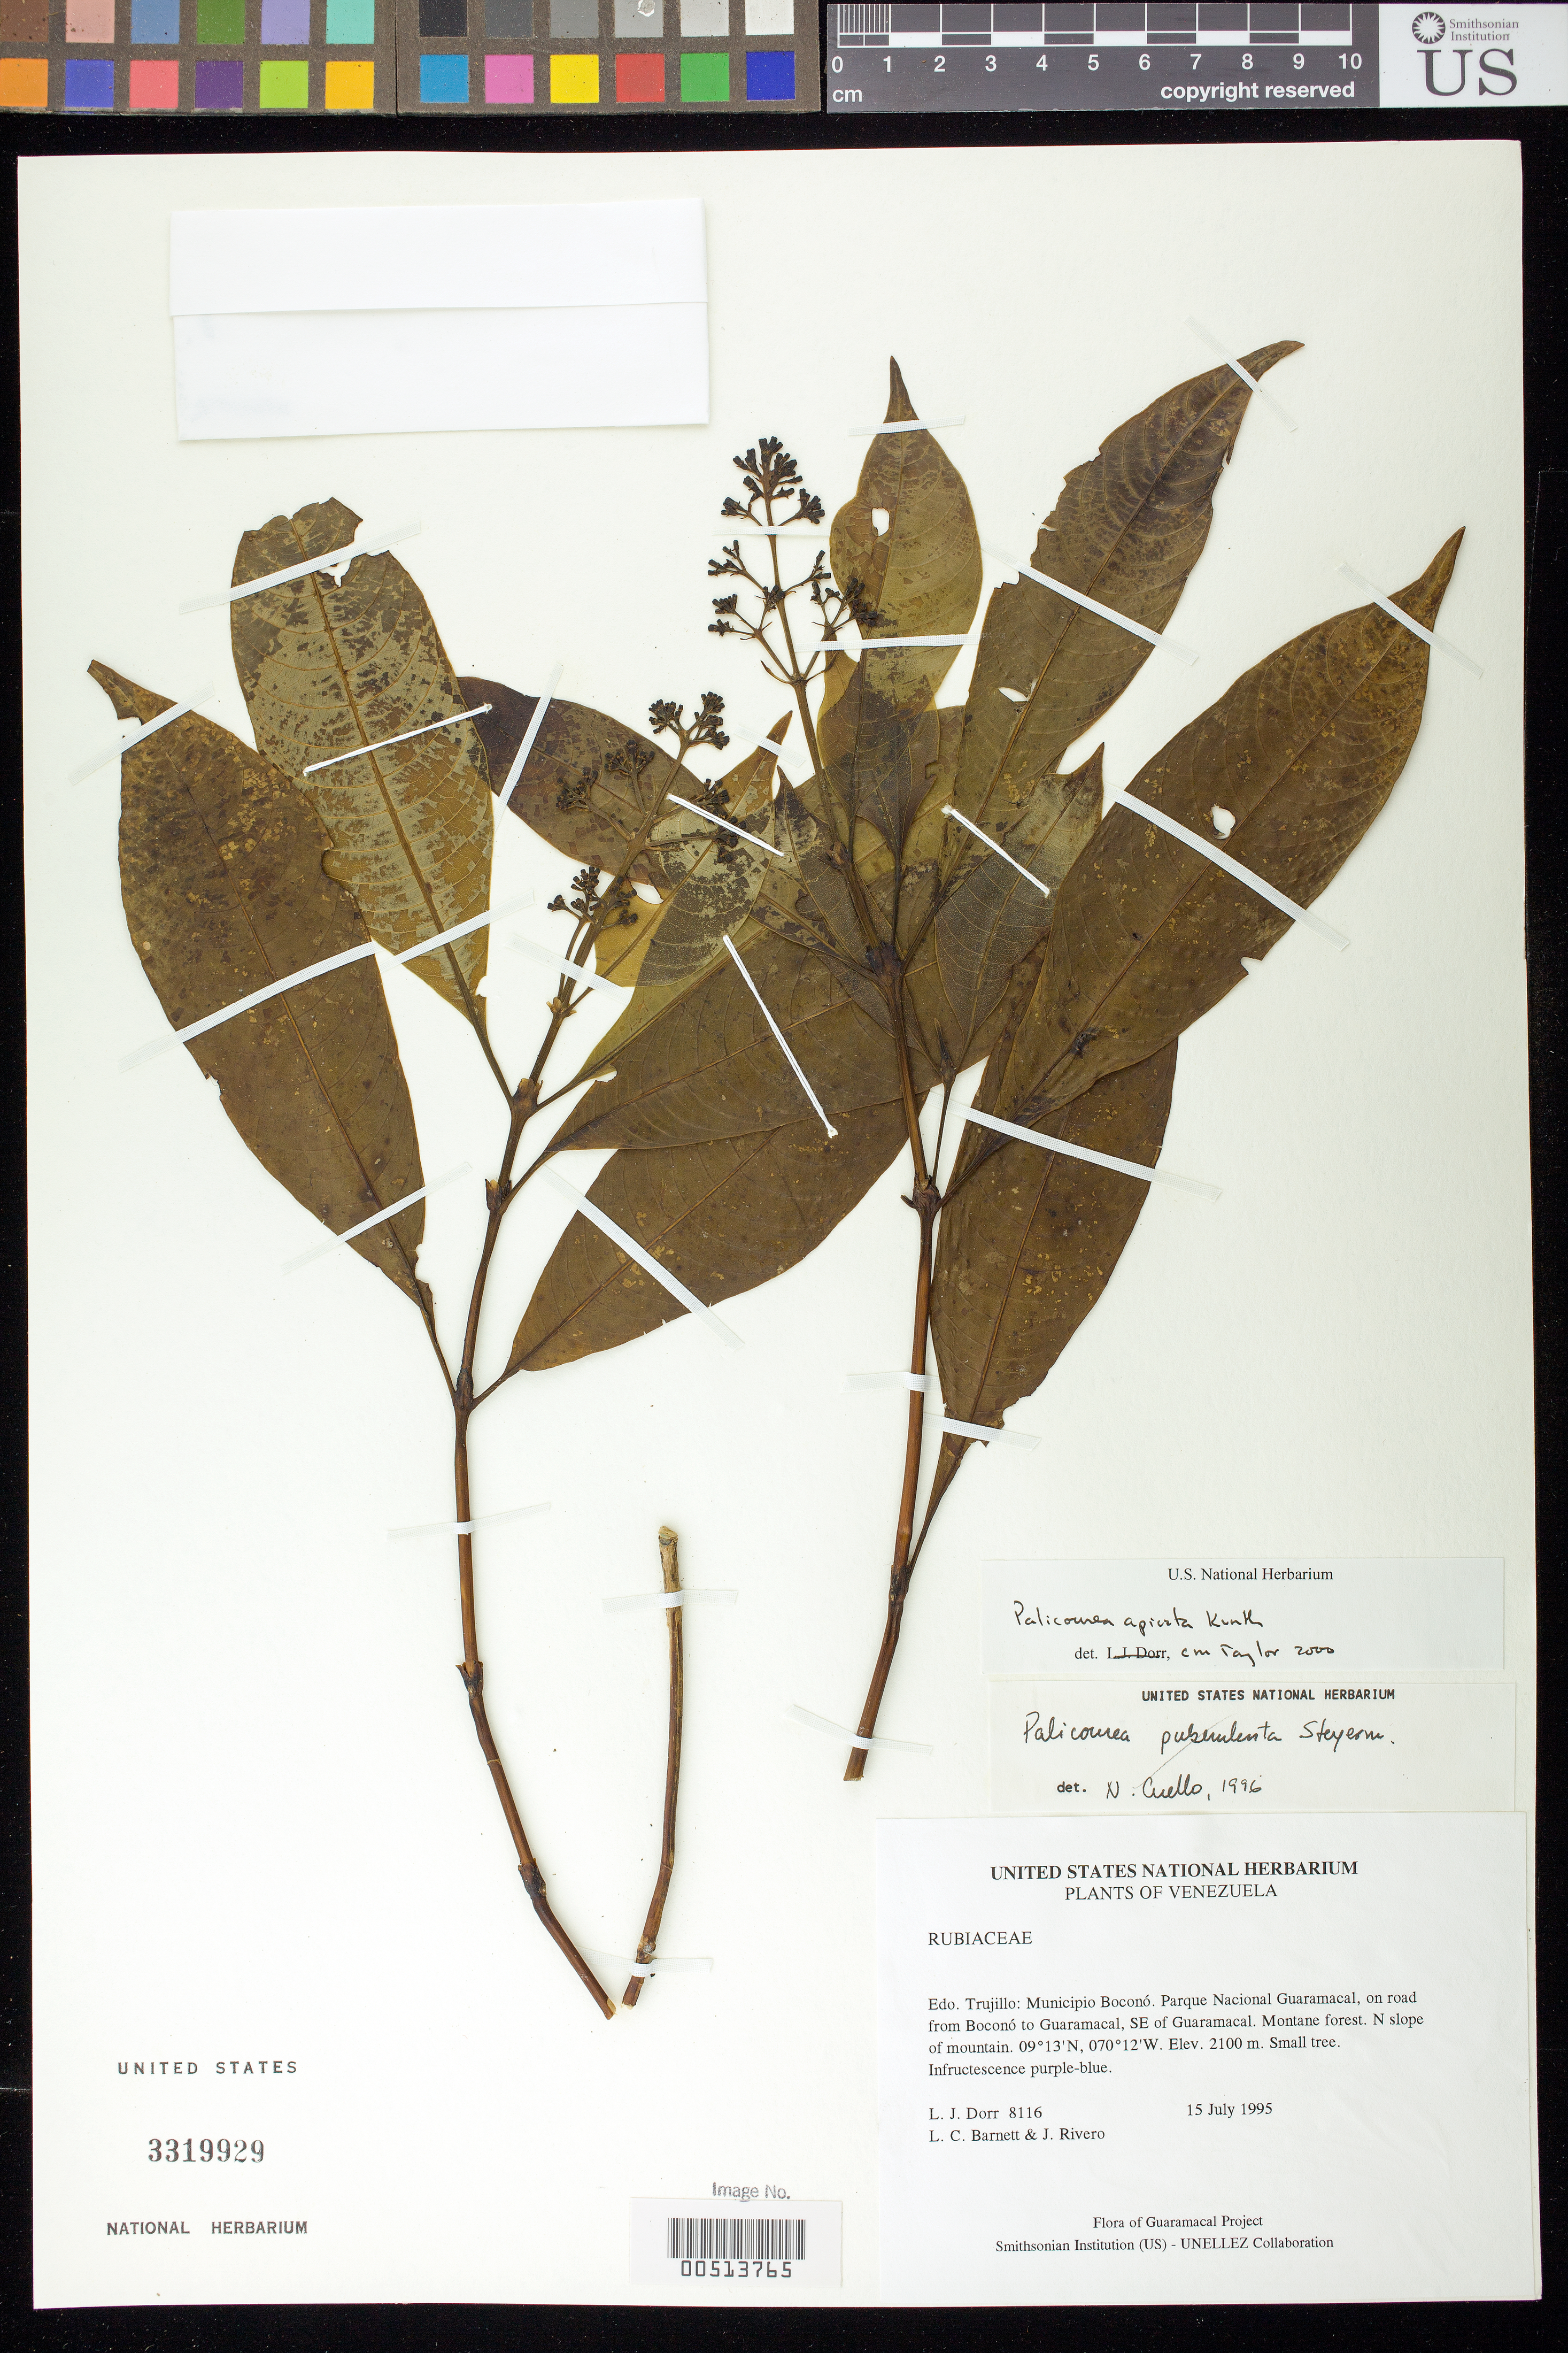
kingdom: Plantae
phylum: Tracheophyta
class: Magnoliopsida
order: Gentianales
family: Rubiaceae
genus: Palicourea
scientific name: Palicourea apicata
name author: Kunth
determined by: Taylor, Charlotte M.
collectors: L. J. Dorr, L. C. Barnett & J. Rivero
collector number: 8116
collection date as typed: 15 Jul 1995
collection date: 1995-07-15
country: Venezuela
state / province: Trujillo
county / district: Boconó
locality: Parque Nacional Guaramacal, road from Boconó to Guaramacal, SE of Boconó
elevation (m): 2100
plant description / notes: CTES, MO, PORT, US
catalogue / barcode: US 3319929